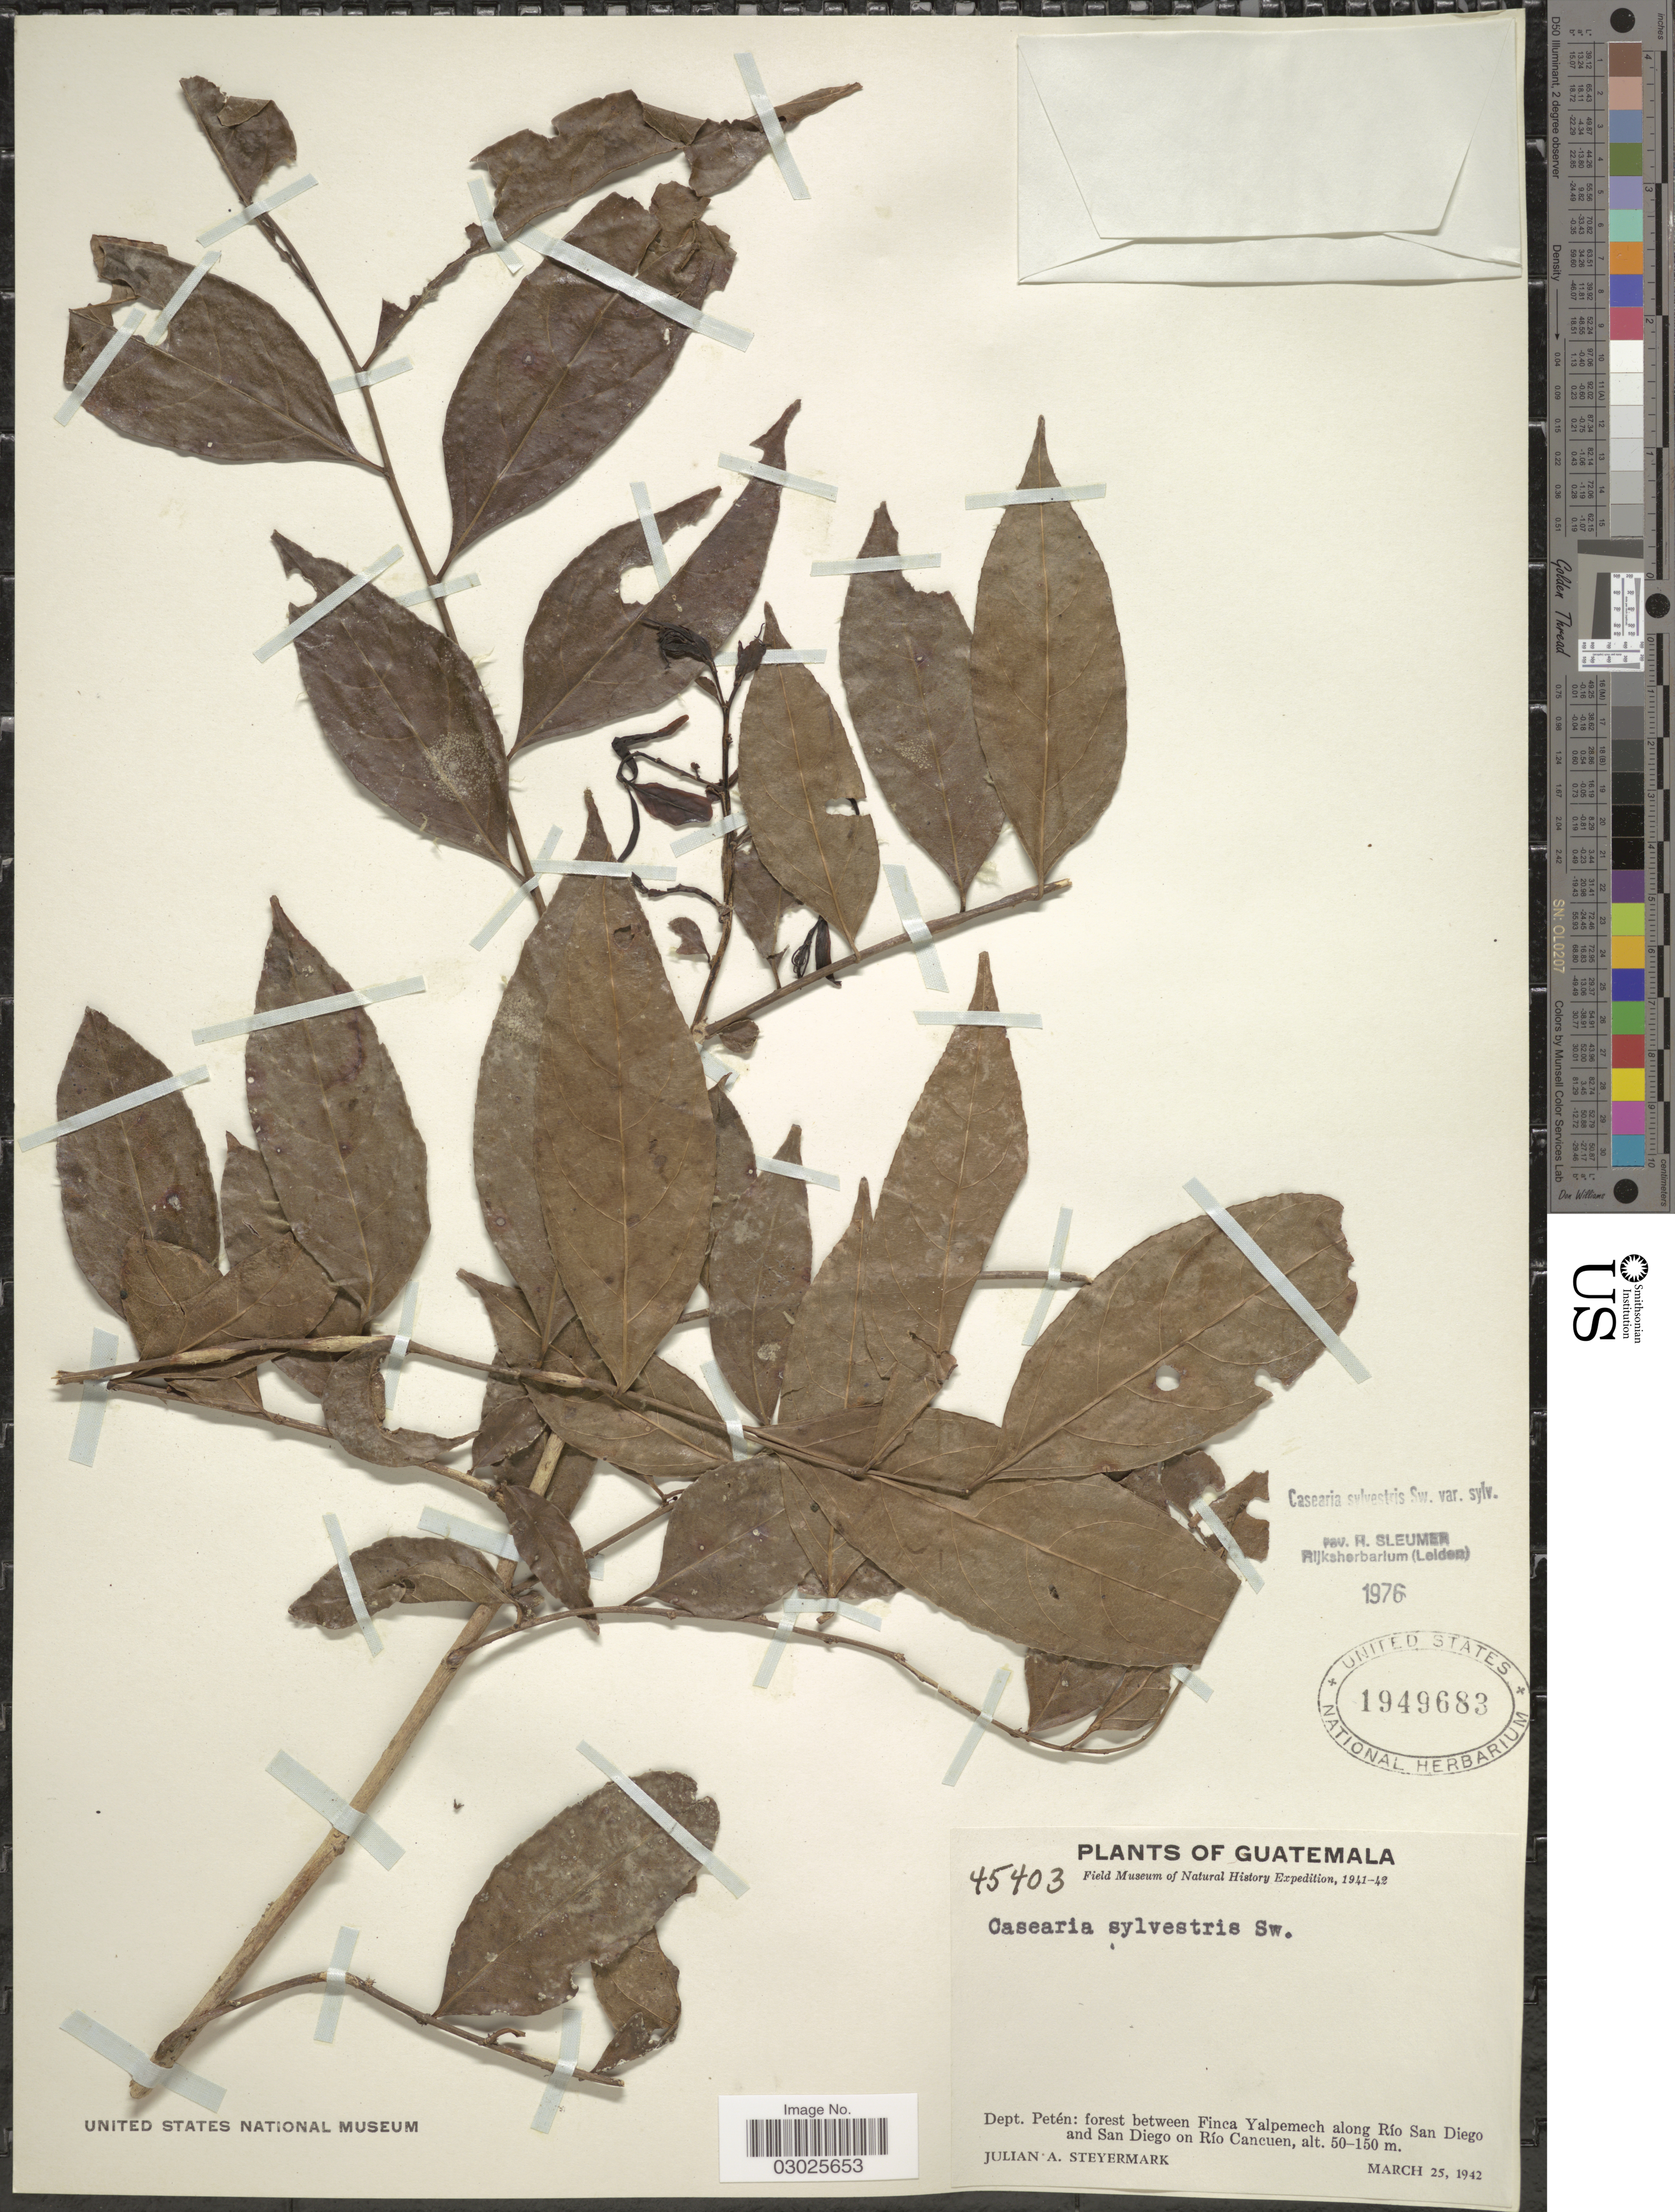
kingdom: Plantae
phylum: Tracheophyta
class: Magnoliopsida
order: Malpighiales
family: Salicaceae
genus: Casearia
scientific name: Casearia sylvestris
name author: Sw.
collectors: J. Steyermark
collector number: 45403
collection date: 1942-03-25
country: Guatemala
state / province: El Petén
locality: Dept. Petén: forest between Finca Yalpemech along Río San Diego and San Diego on Río Cancuen.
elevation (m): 50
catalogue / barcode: US 1949683